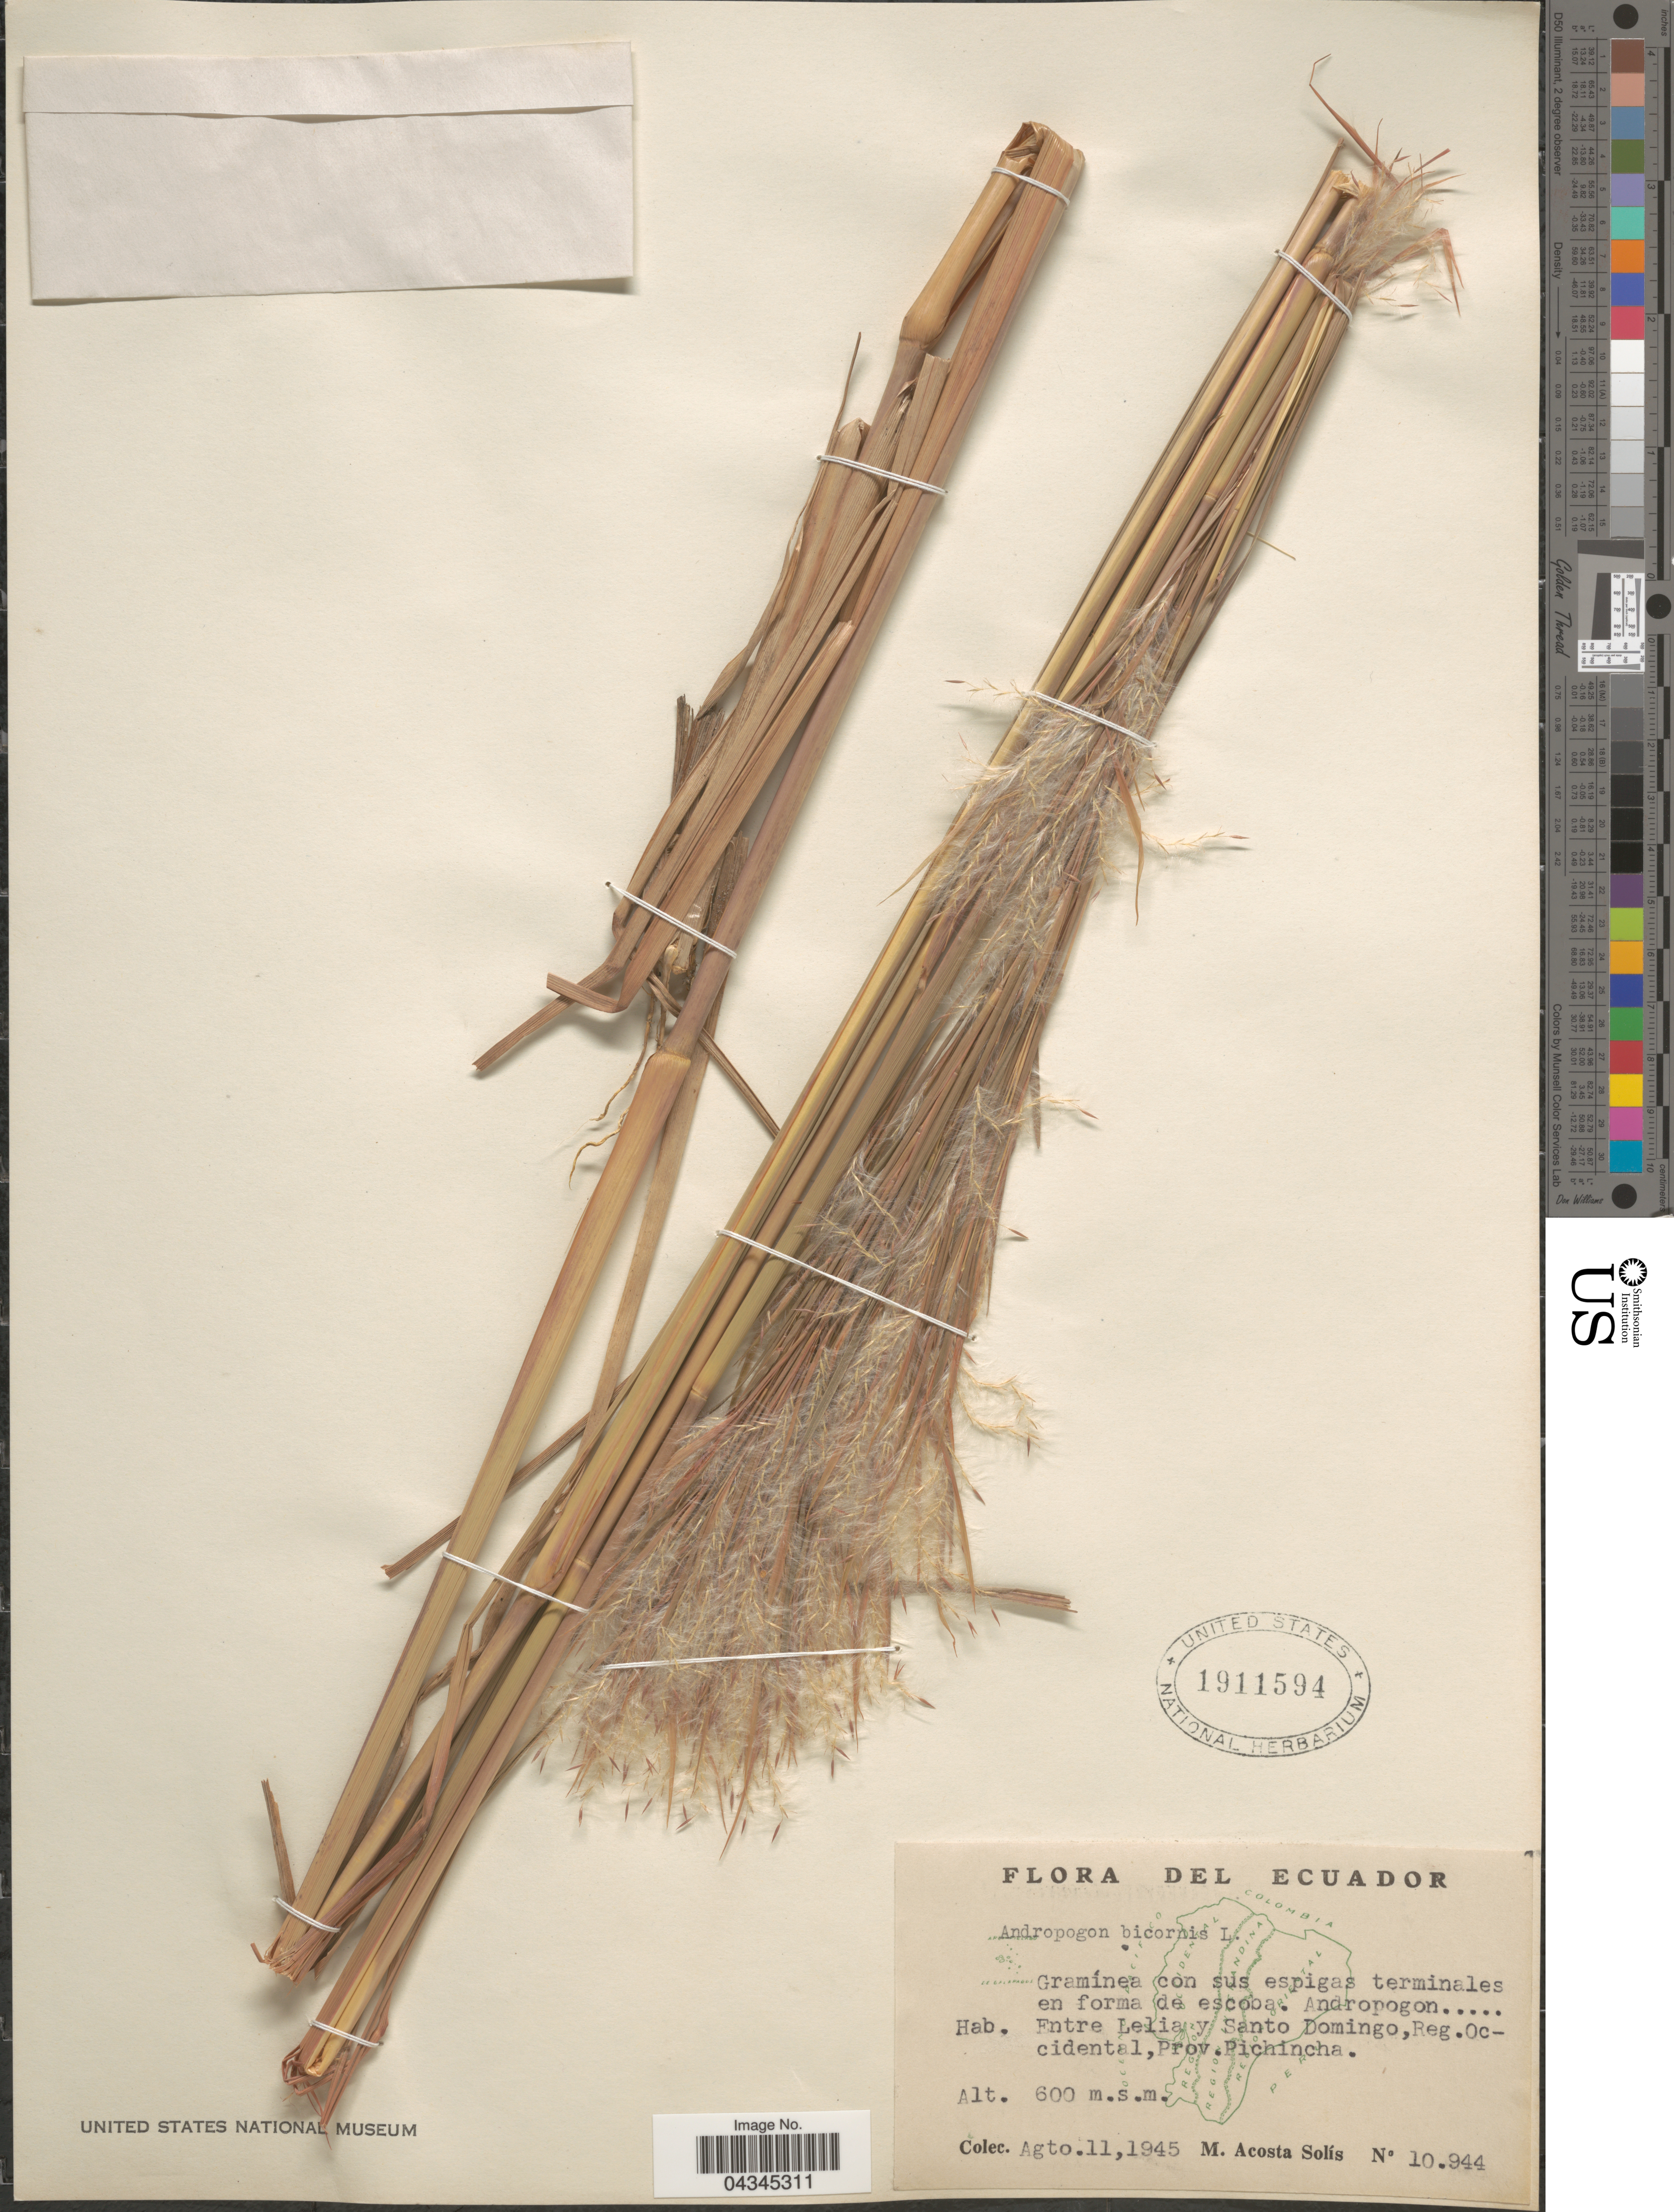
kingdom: Plantae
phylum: Tracheophyta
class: Liliopsida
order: Poales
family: Poaceae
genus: Andropogon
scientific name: Andropogon bicornis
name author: L.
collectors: M. Acosta Solis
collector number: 10944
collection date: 1945-08-11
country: Ecuador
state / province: Pichincha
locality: Entre Lelia y Santo Domingo, Reg. Occidental.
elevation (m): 600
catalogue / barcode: US 1911594